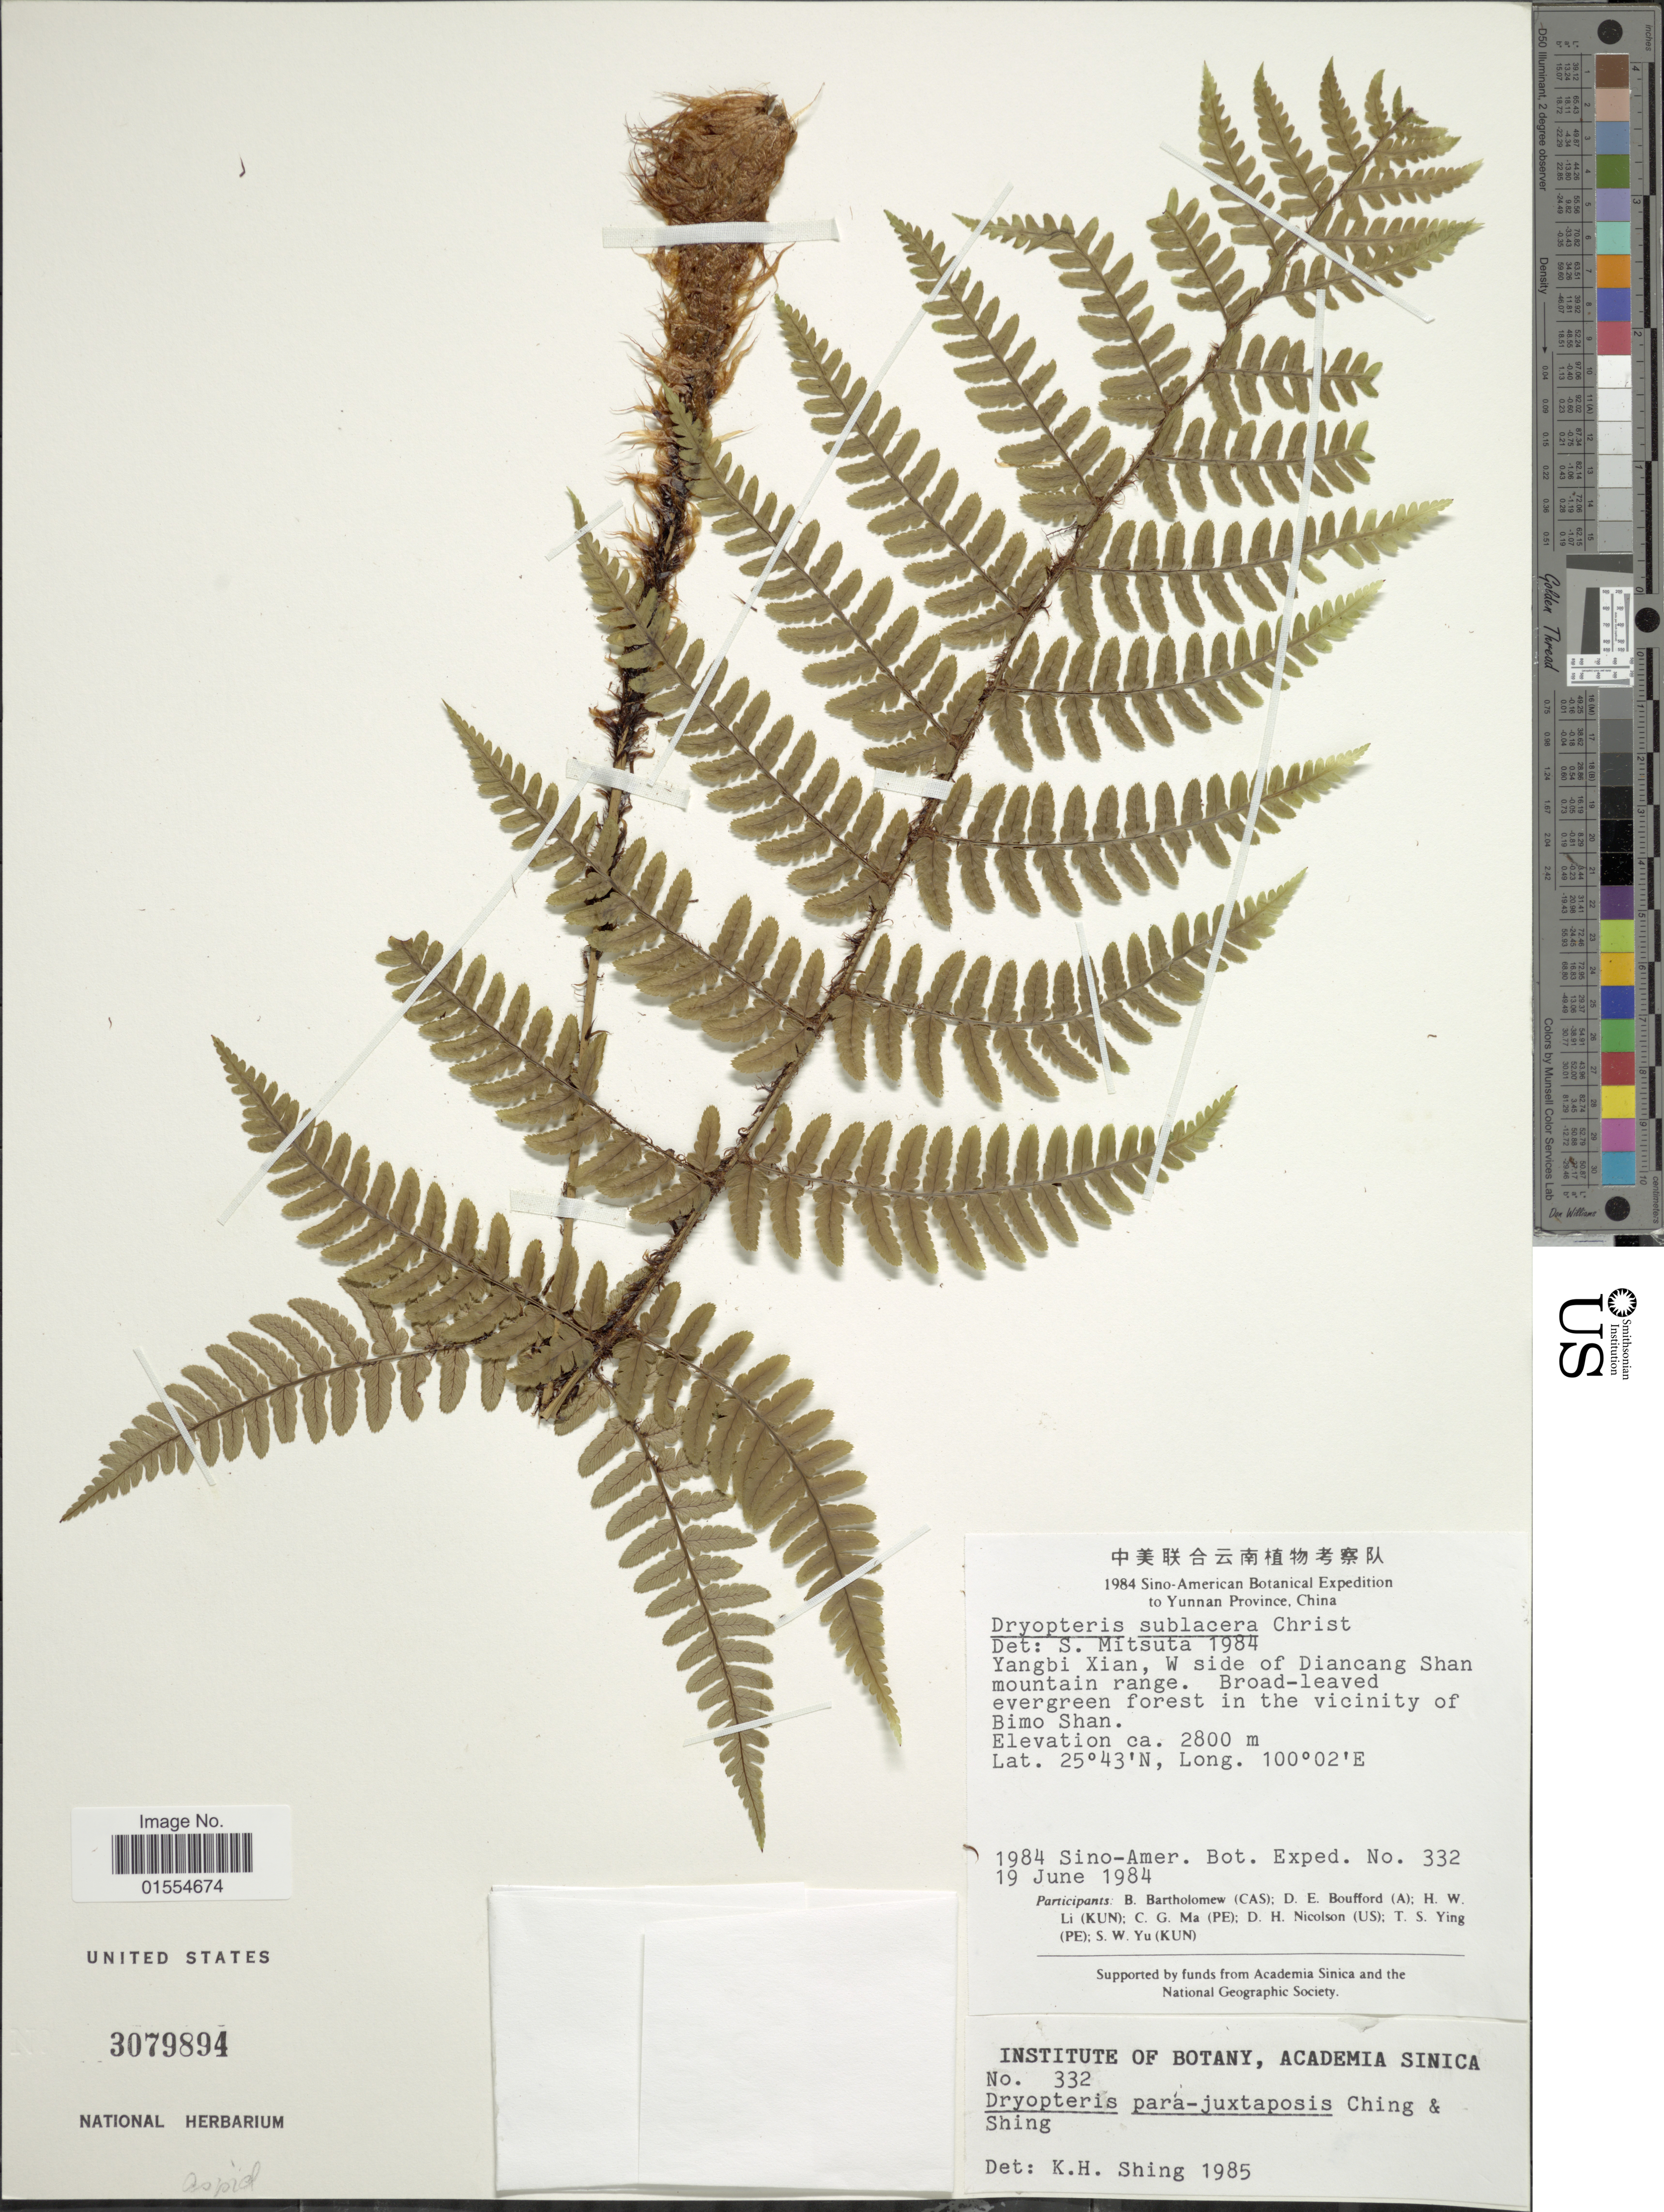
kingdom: Plantae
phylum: Tracheophyta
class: Polypodiopsida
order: Polypodiales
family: Dryopteridaceae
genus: Dryopteris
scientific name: Dryopteris para-juxtaposis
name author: Ching & K.H. Shing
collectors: Sino-Amer. Bot. Exped. 1984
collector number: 332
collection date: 1984-06-18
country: China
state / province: Yunnan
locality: Yunnan Province, Yangbi Xian, W side of Diancang Shan mountain range, broad-leaved evergreen forest in the vicinity of Bimo Shan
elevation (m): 2800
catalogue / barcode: US 3079894